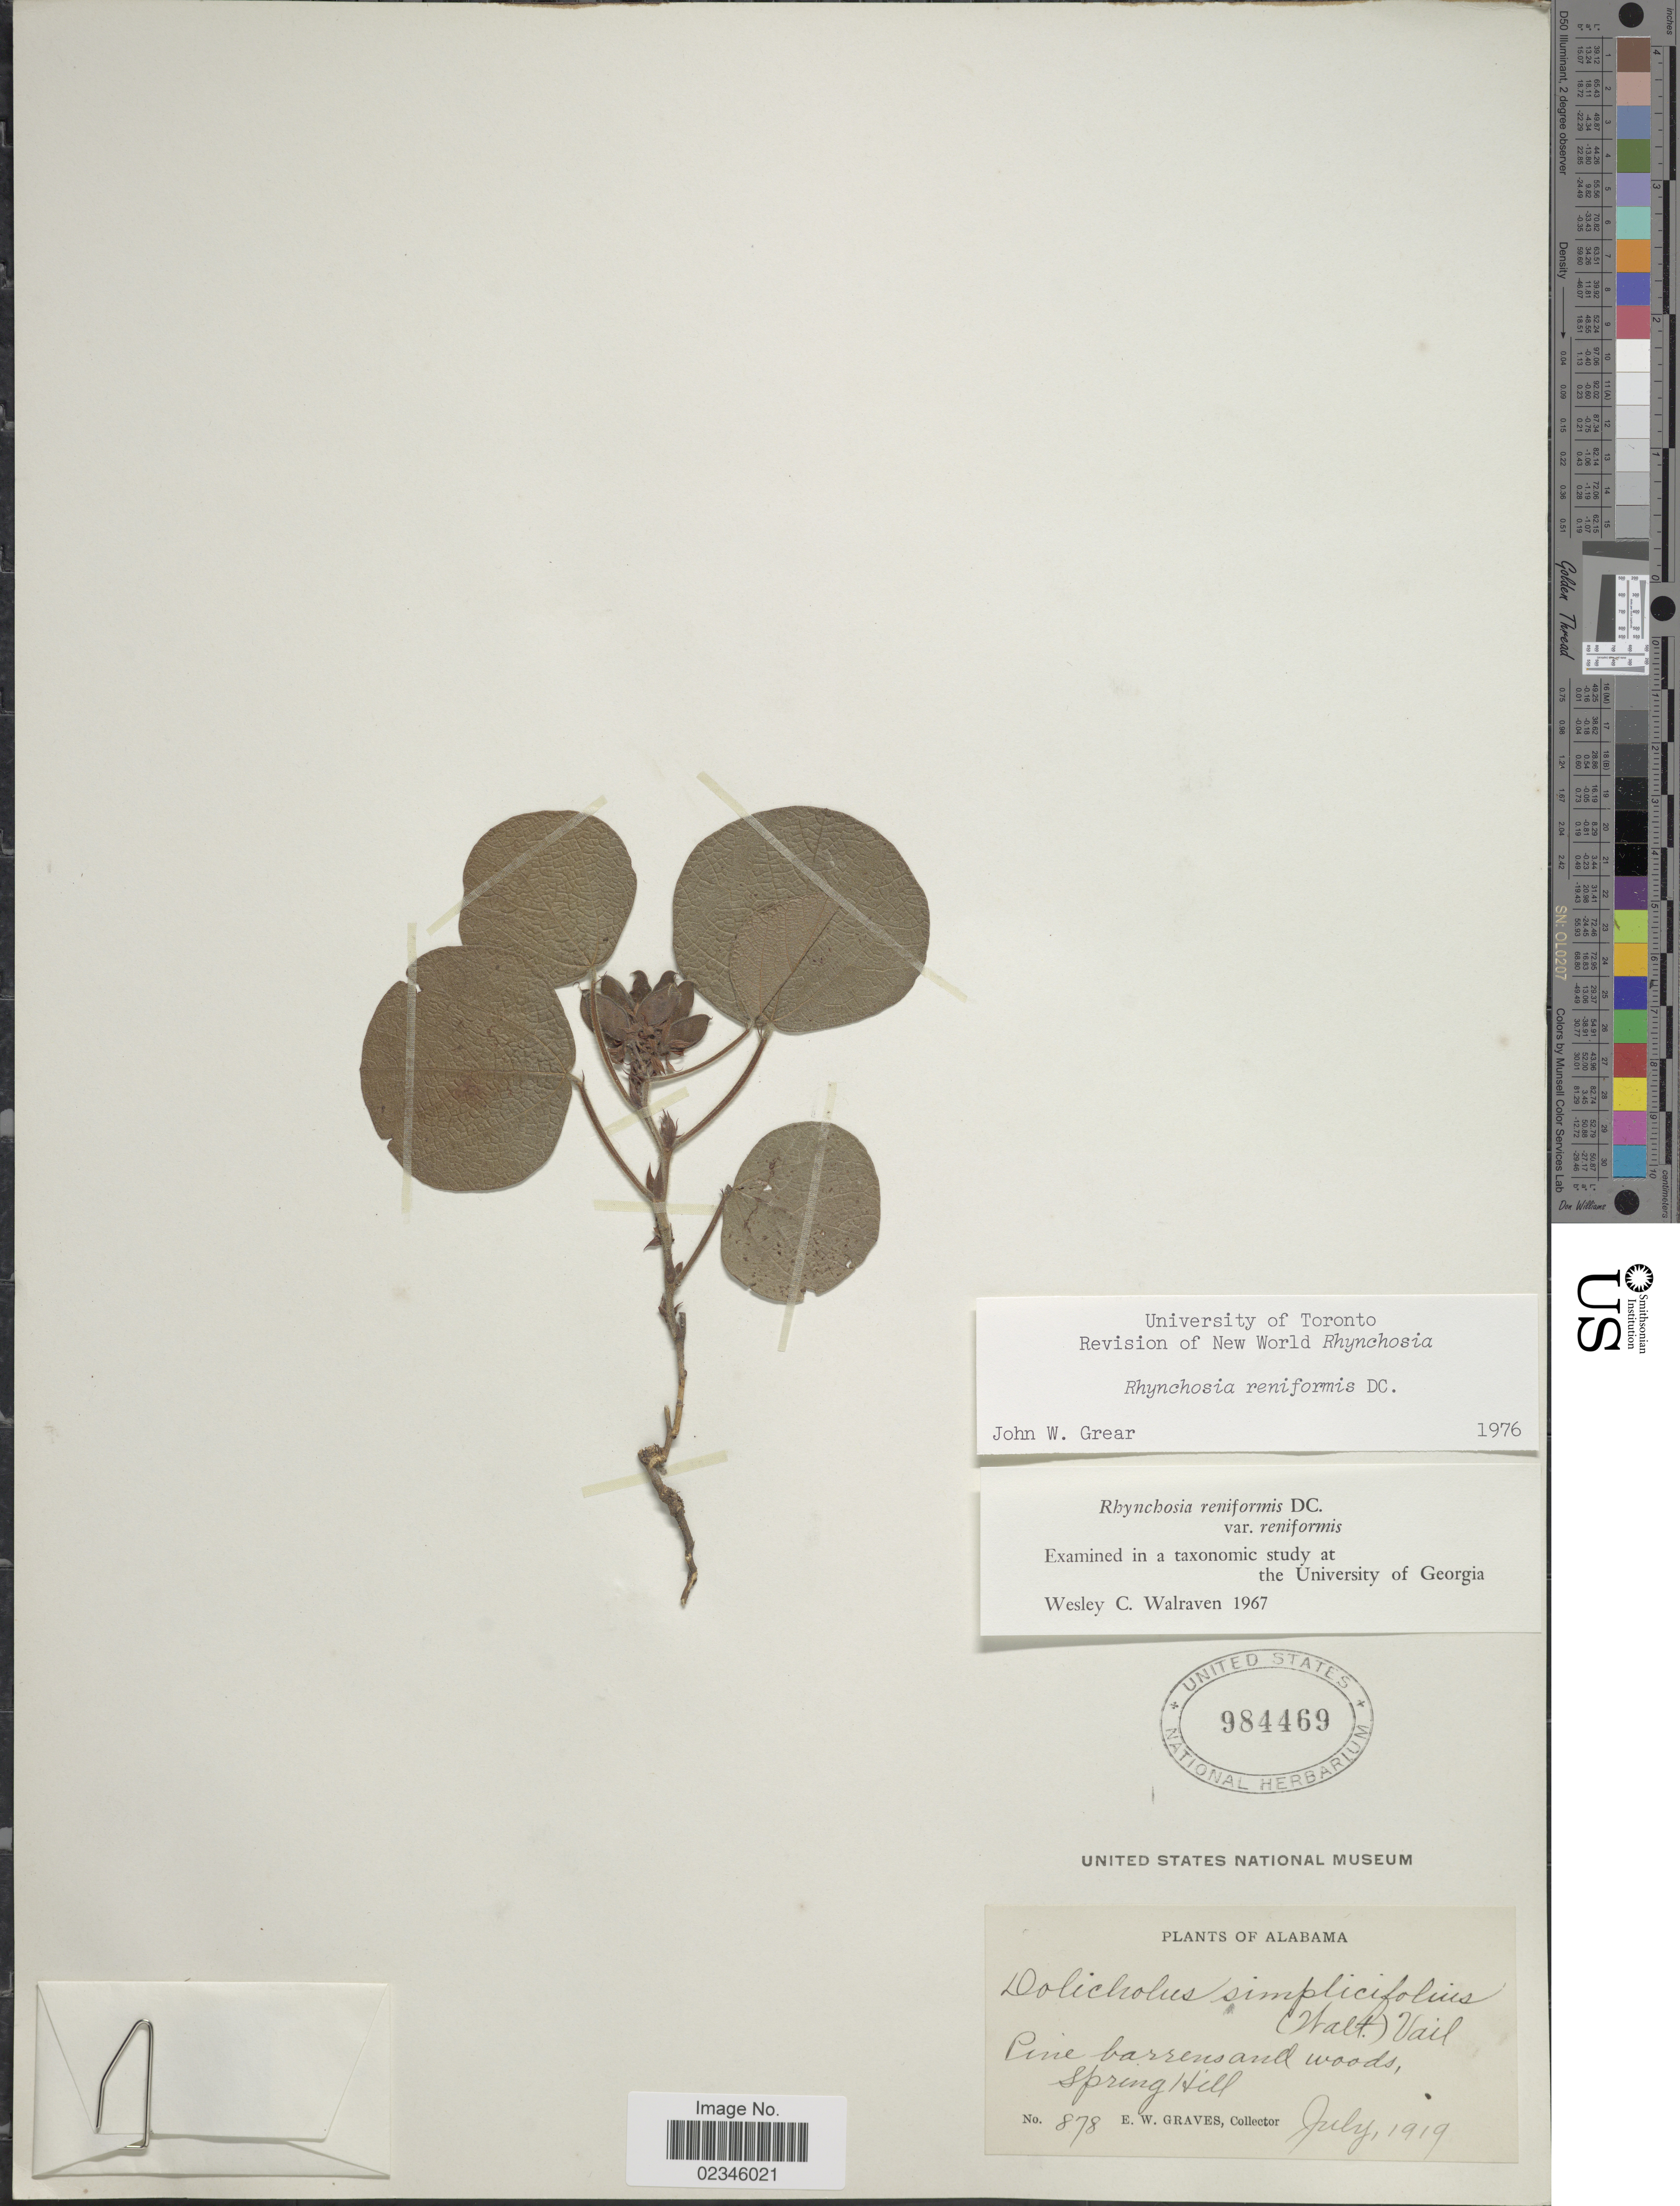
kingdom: Plantae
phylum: Tracheophyta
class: Magnoliopsida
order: Fabales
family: Fabaceae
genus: Rhynchosia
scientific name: Rhynchosia reniformis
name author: DC.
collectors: E. Graves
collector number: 878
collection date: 1919-07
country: United States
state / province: Alabama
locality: Pine barrens and woods, Spring Hill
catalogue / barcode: US 984469